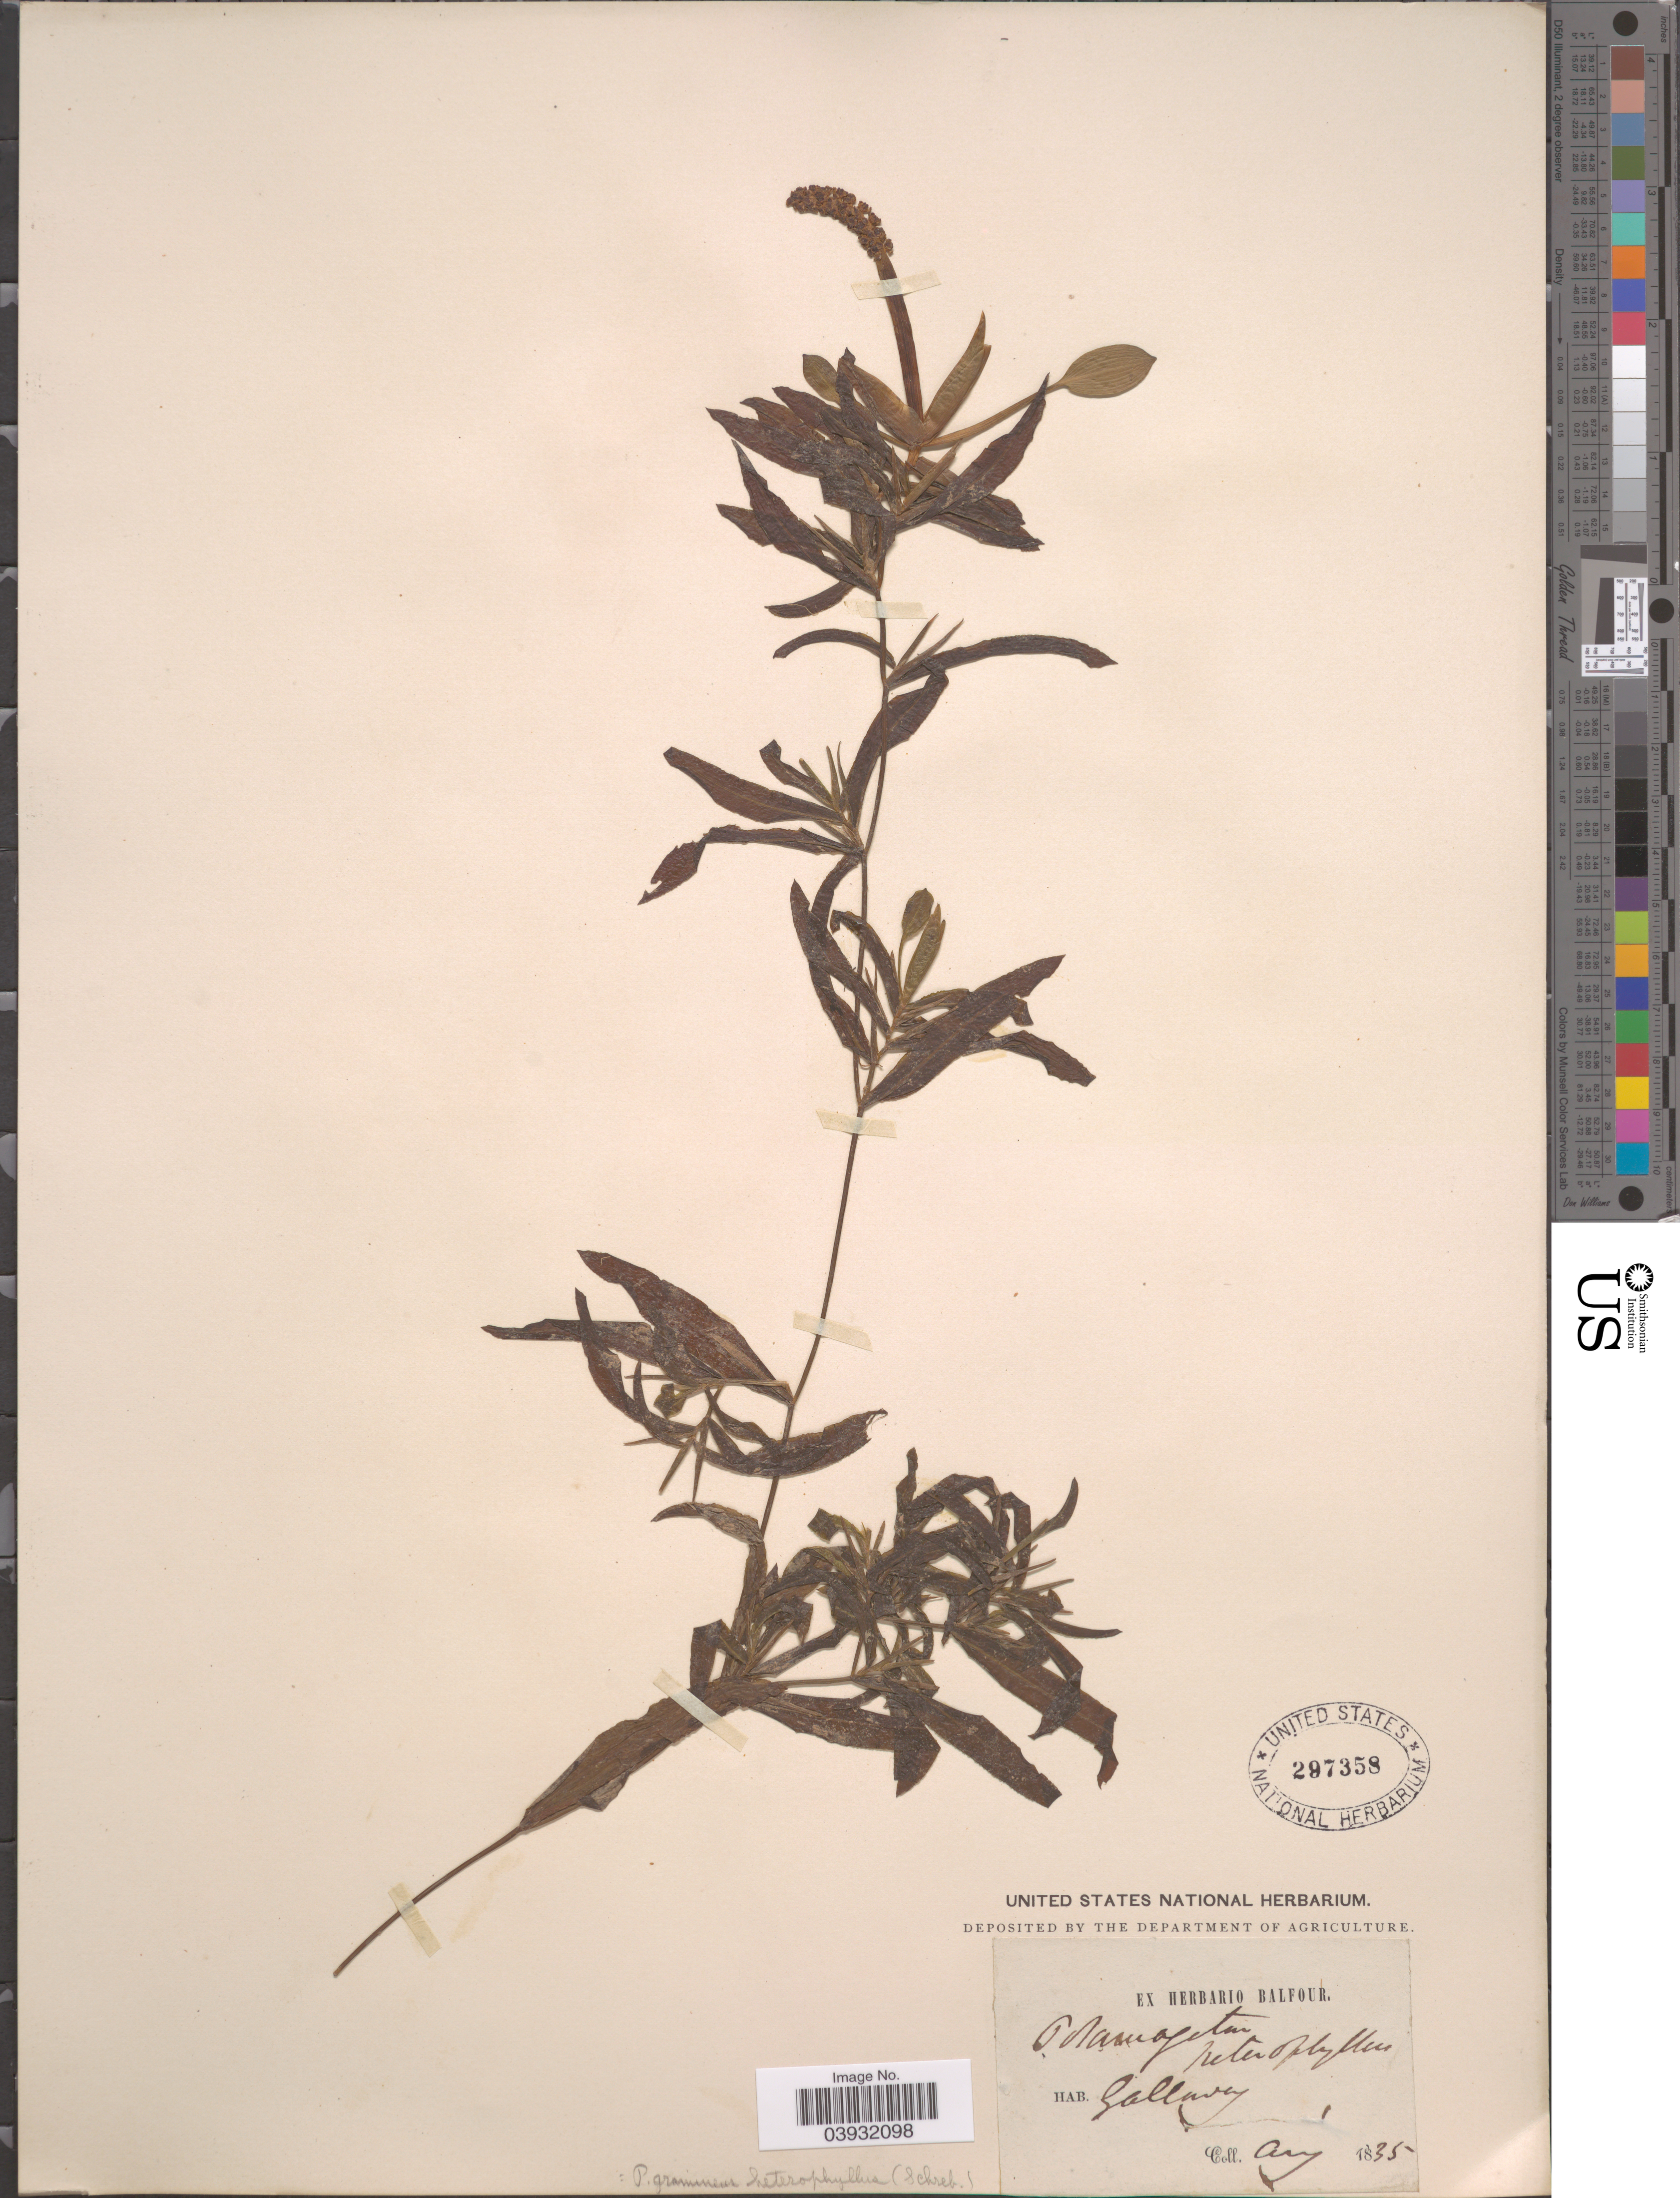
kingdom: Plantae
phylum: Tracheophyta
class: Liliopsida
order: Alismatales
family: Potamogetonaceae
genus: Potamogeton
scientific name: Potamogeton gramineus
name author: L.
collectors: Ex herb. Balfour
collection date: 1835-08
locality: Gallavey.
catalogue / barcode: US 297358